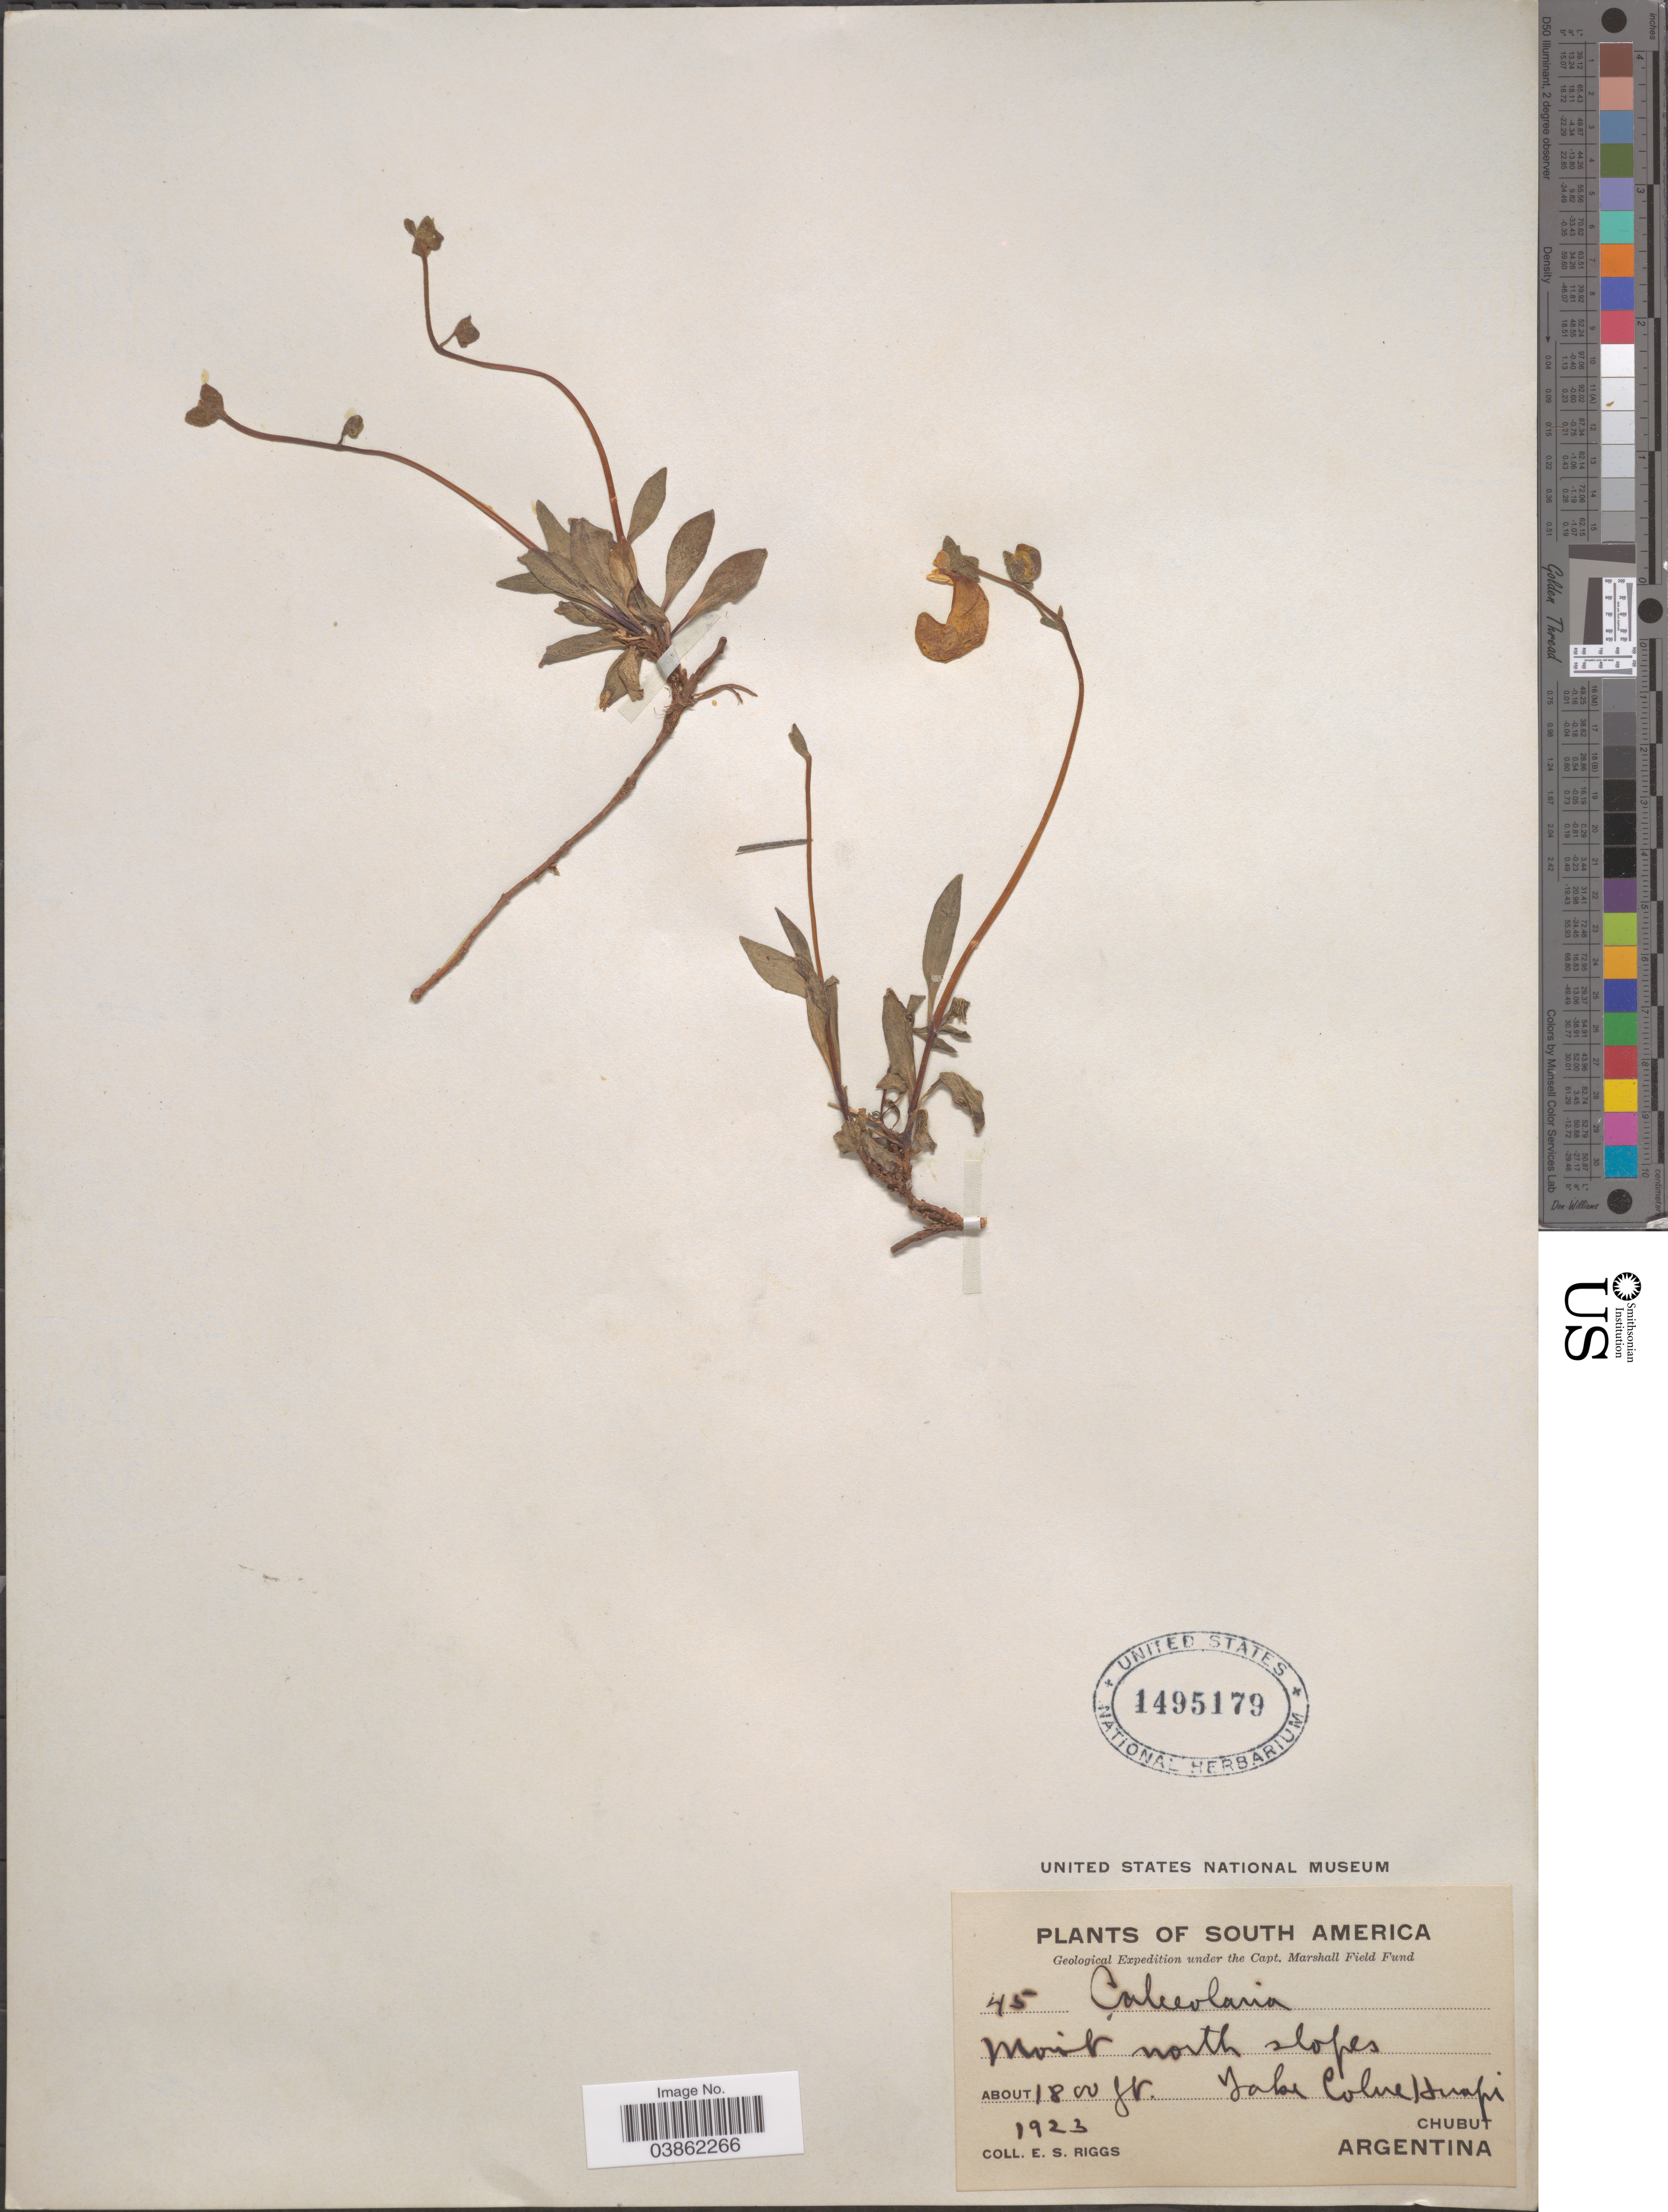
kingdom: Plantae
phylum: Tracheophyta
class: Magnoliopsida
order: Lamiales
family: Calceolariaceae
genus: Calceolaria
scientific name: Calceolaria sp.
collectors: E. Riggs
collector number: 45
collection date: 1923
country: Argentina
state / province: Chubut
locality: North slopes Lake Colue Huapi.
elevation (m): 549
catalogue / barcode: US 1495179